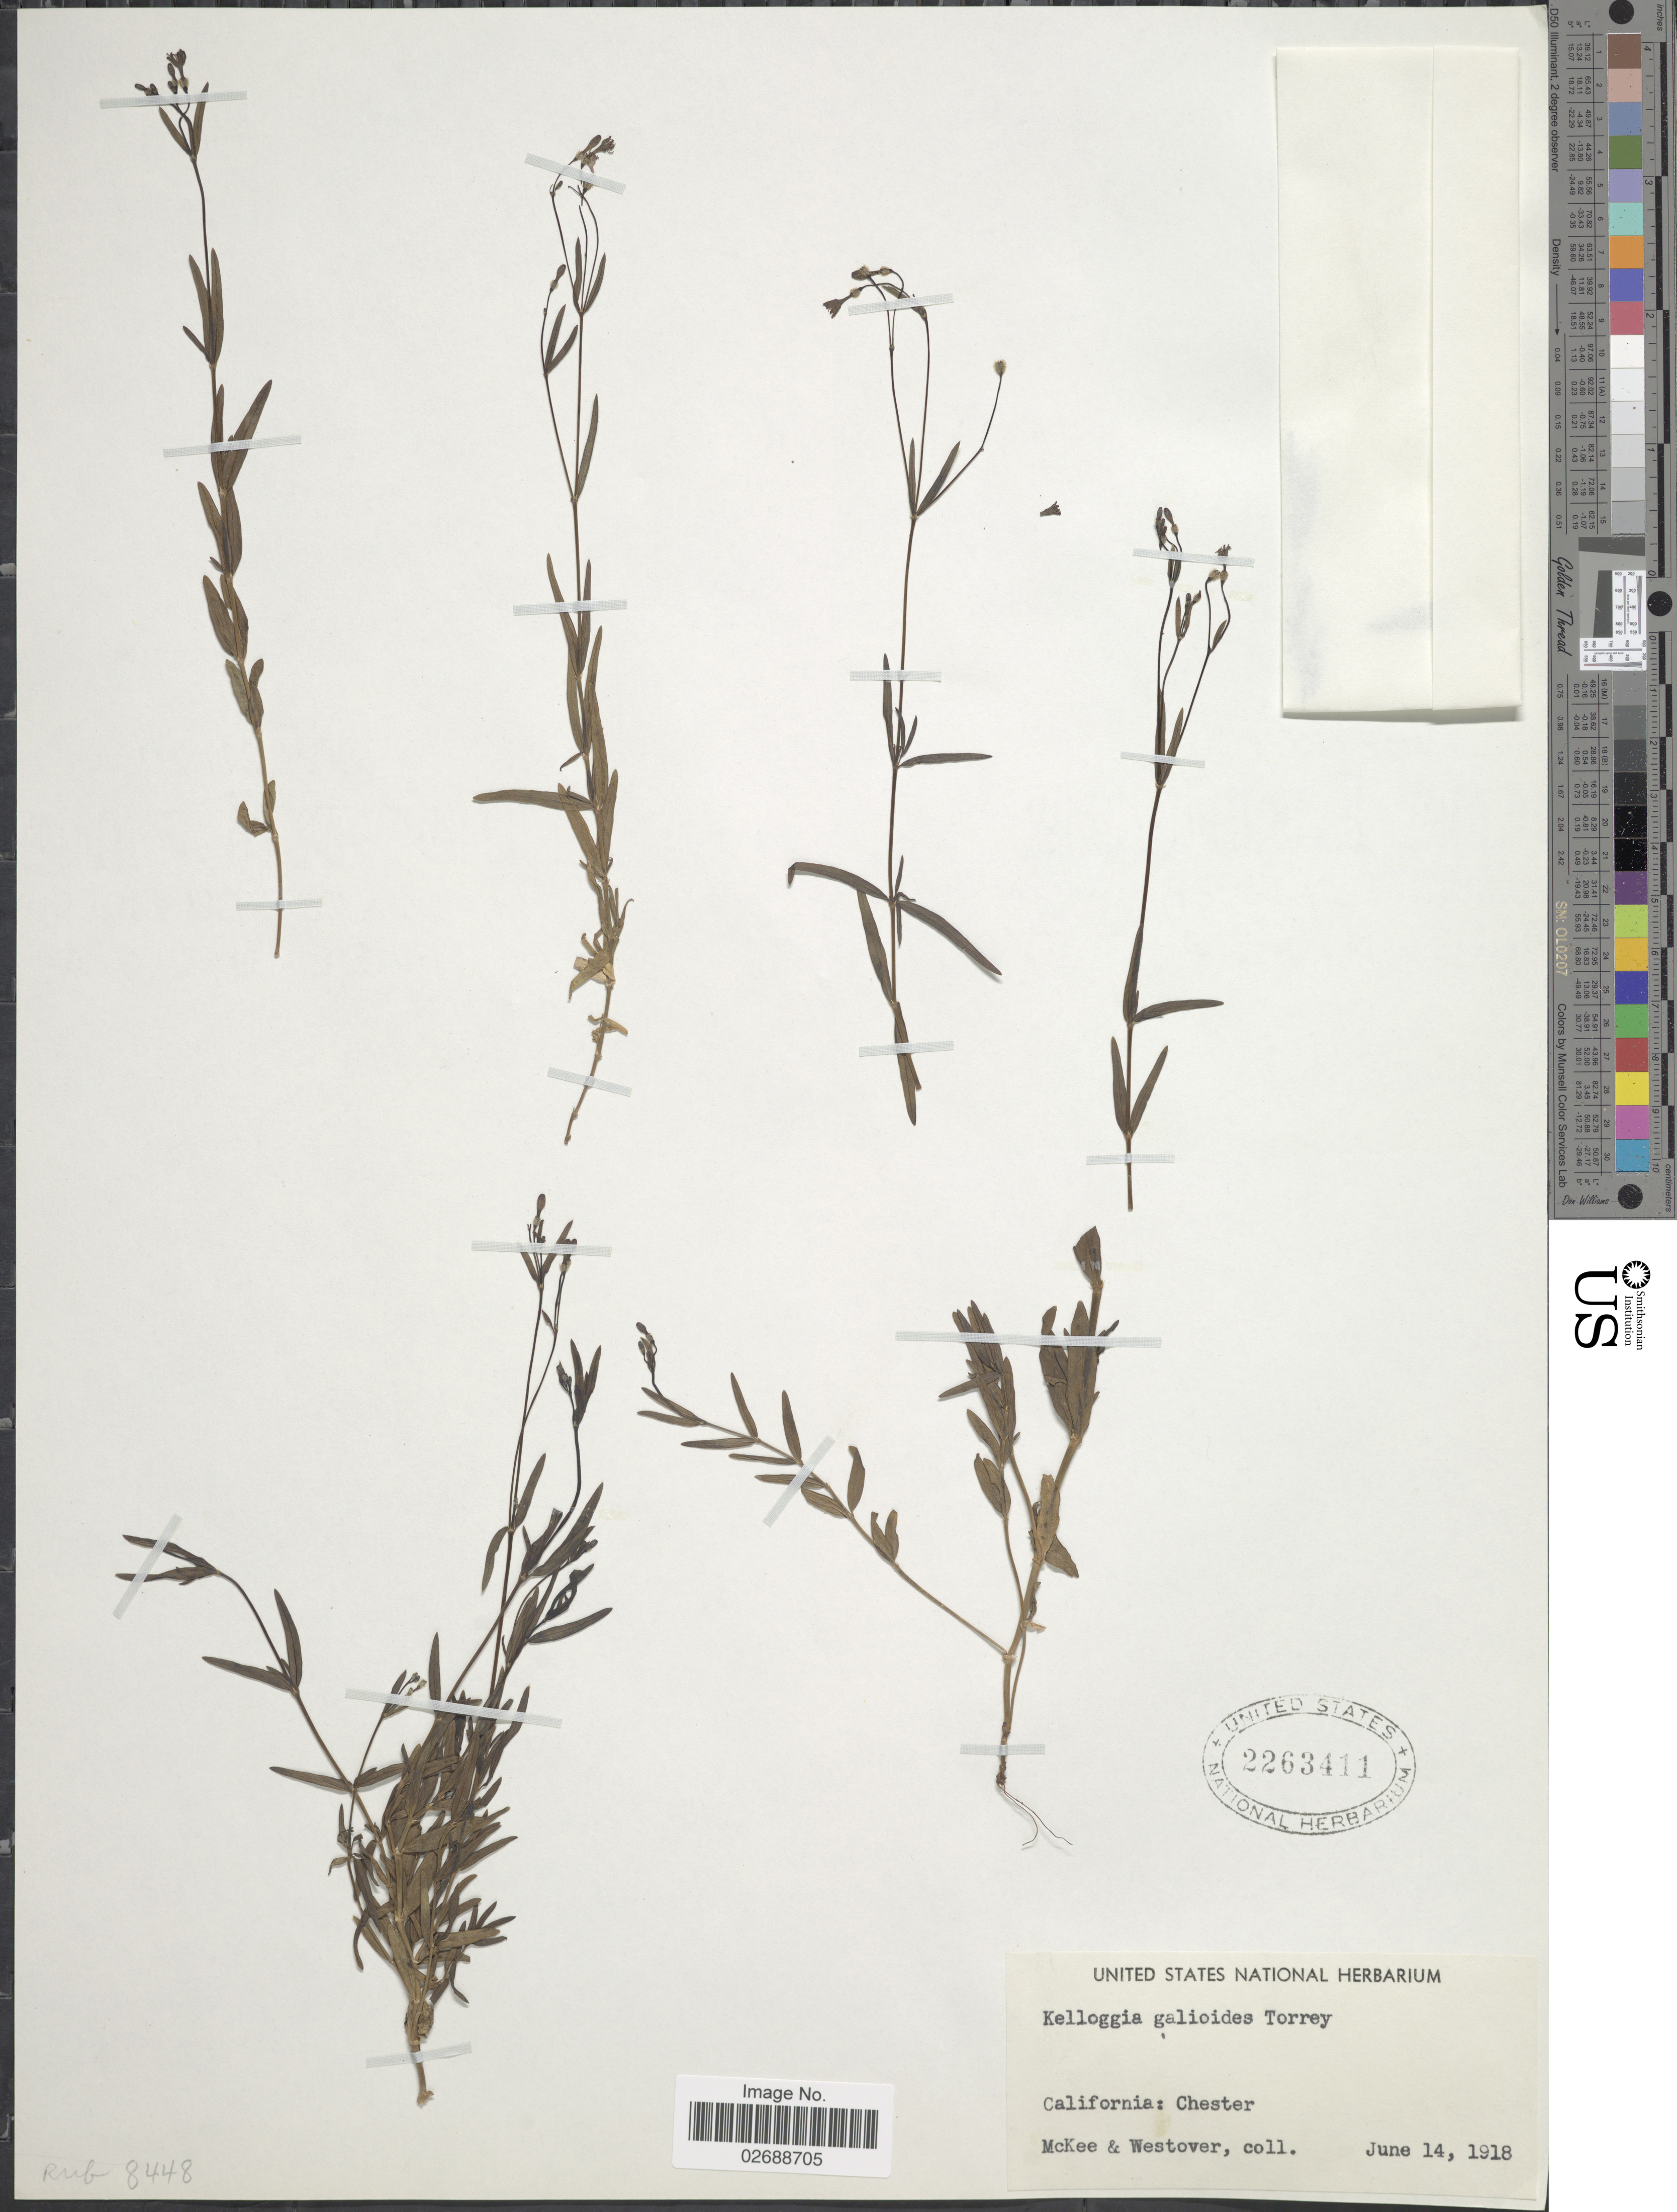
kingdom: Plantae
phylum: Tracheophyta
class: Magnoliopsida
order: Gentianales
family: Rubiaceae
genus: Kelloggia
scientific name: Kelloggia galioides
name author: Torr.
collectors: McKee, -- & Westover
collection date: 1918-06-14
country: United States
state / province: California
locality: Chester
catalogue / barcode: US 2263411